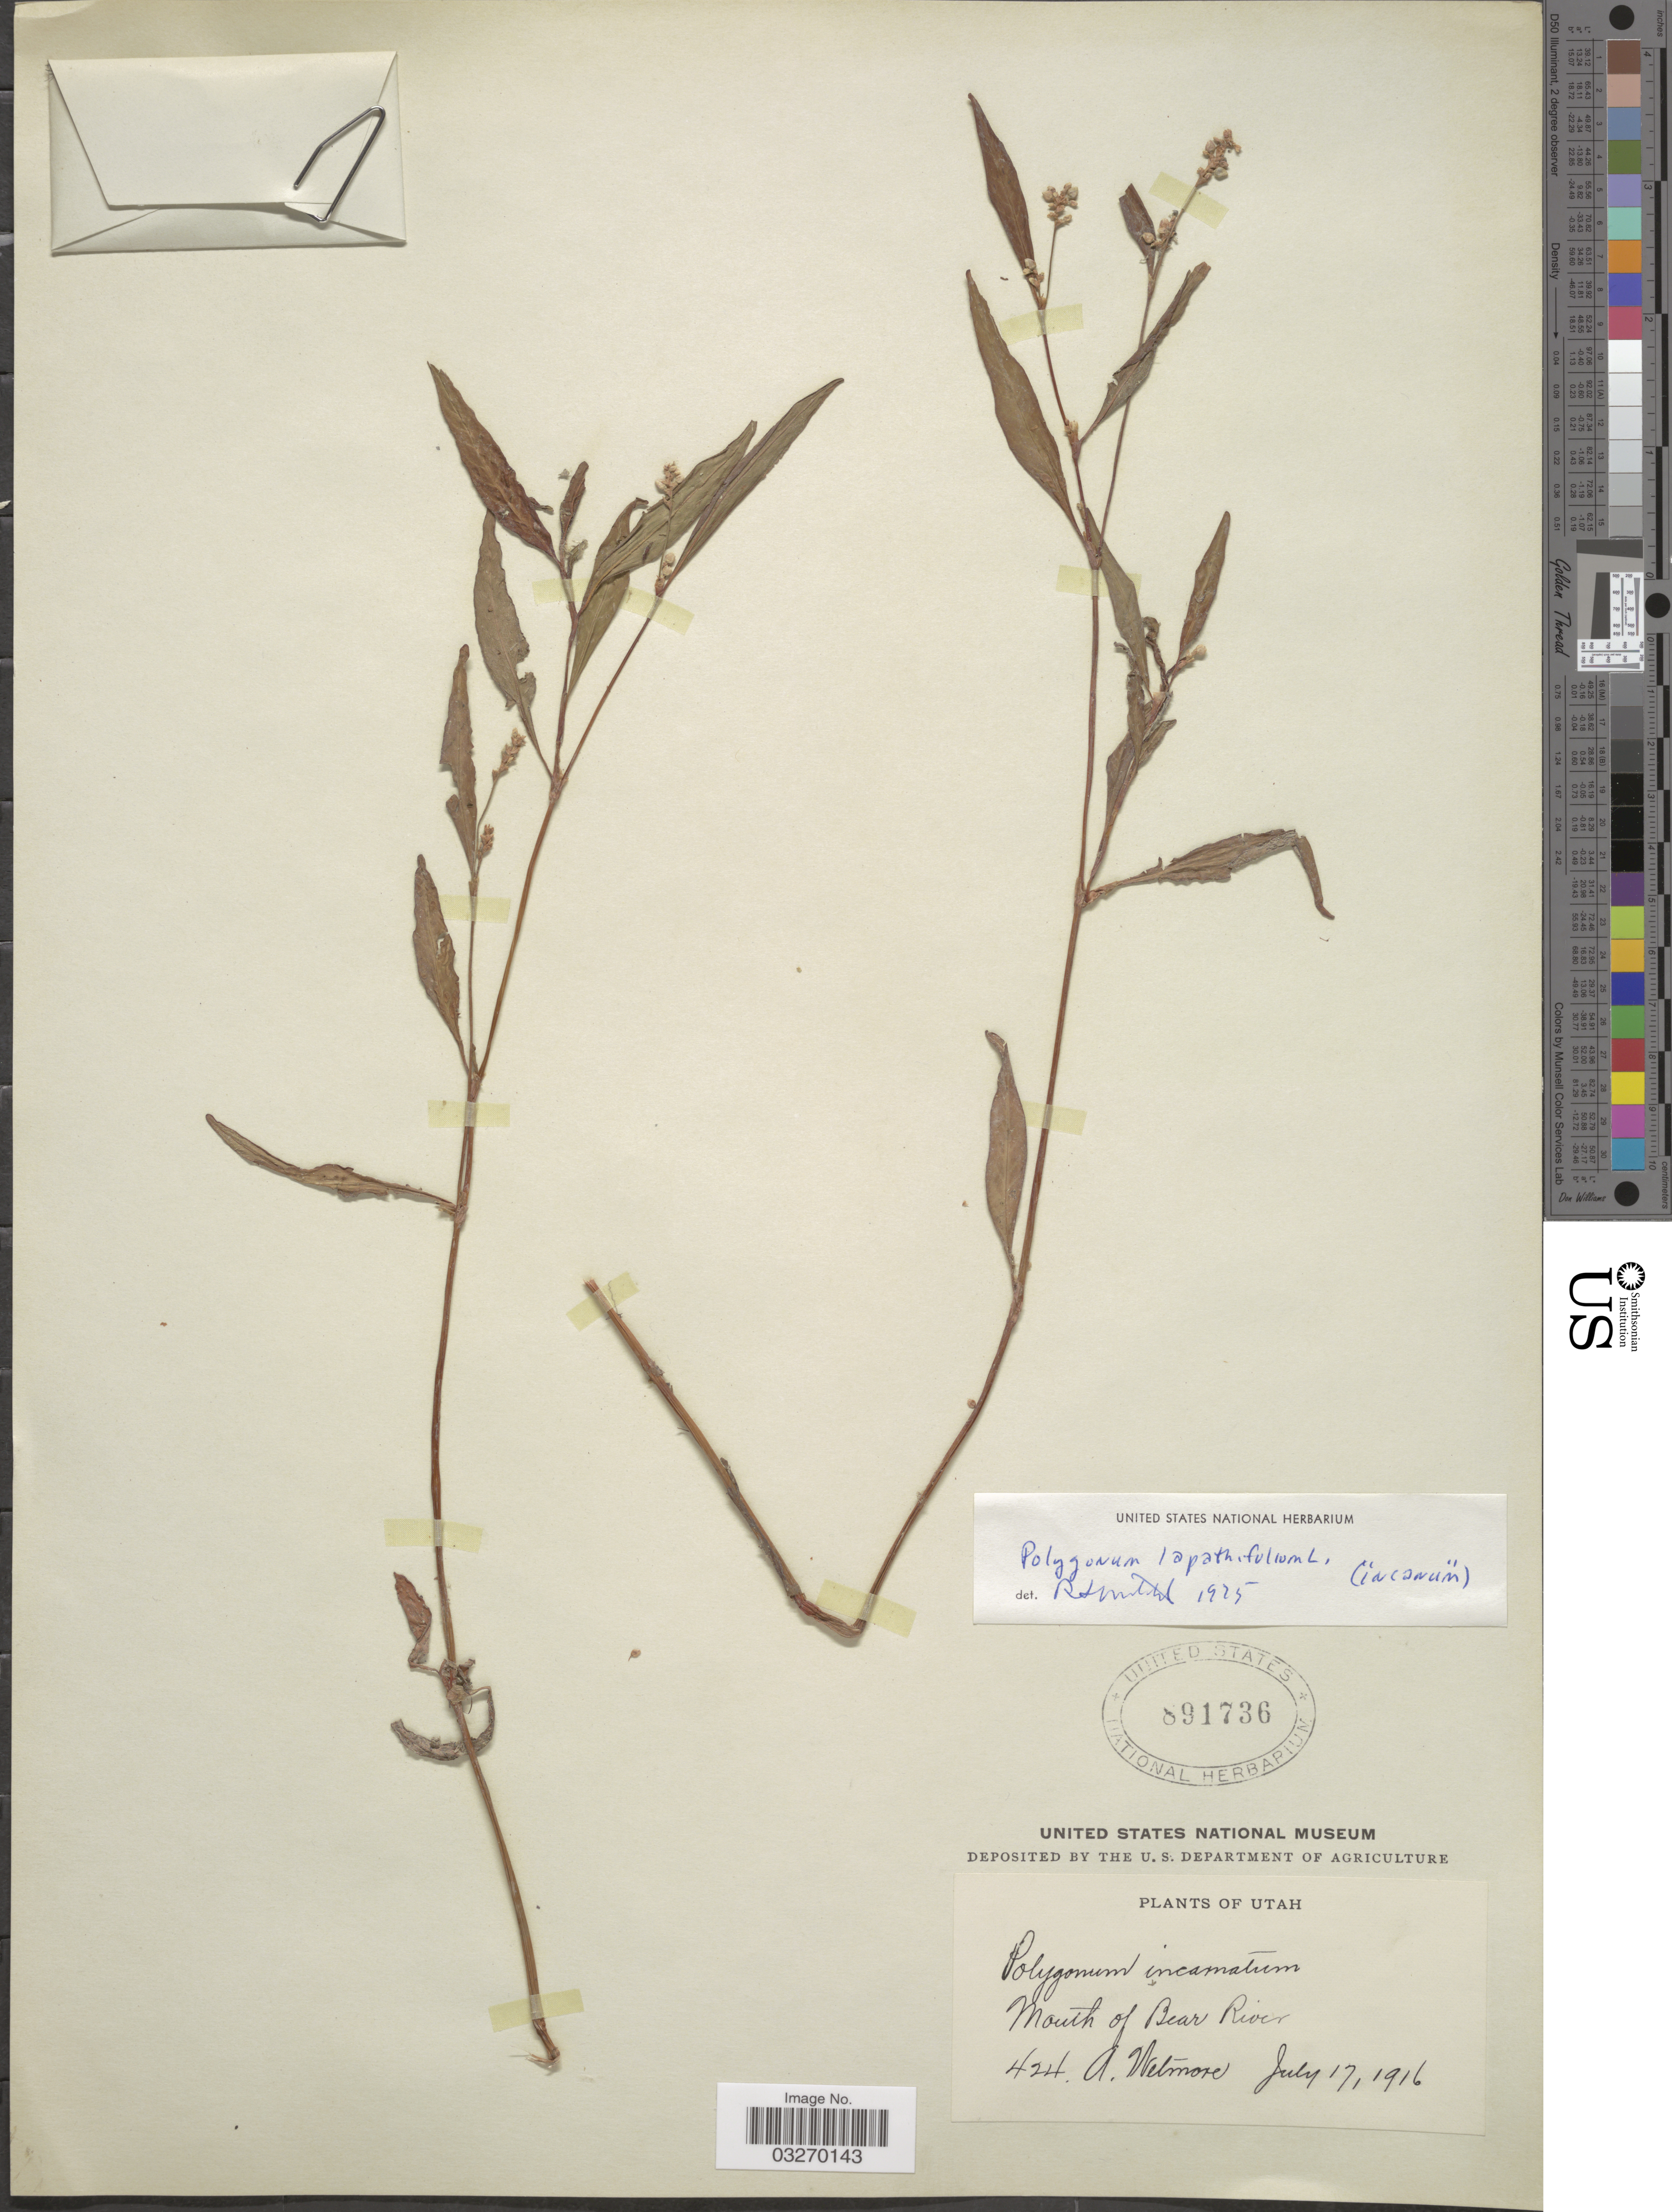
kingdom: Plantae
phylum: Tracheophyta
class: Magnoliopsida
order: Caryophyllales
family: Polygonaceae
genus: Persicaria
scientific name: Persicaria lapathifolia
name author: (L.) Delarbre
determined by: Atha, D. E.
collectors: A. Wetmore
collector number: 424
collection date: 1916-07-17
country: United States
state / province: Utah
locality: Mouth of Bear River.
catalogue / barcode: US 891736